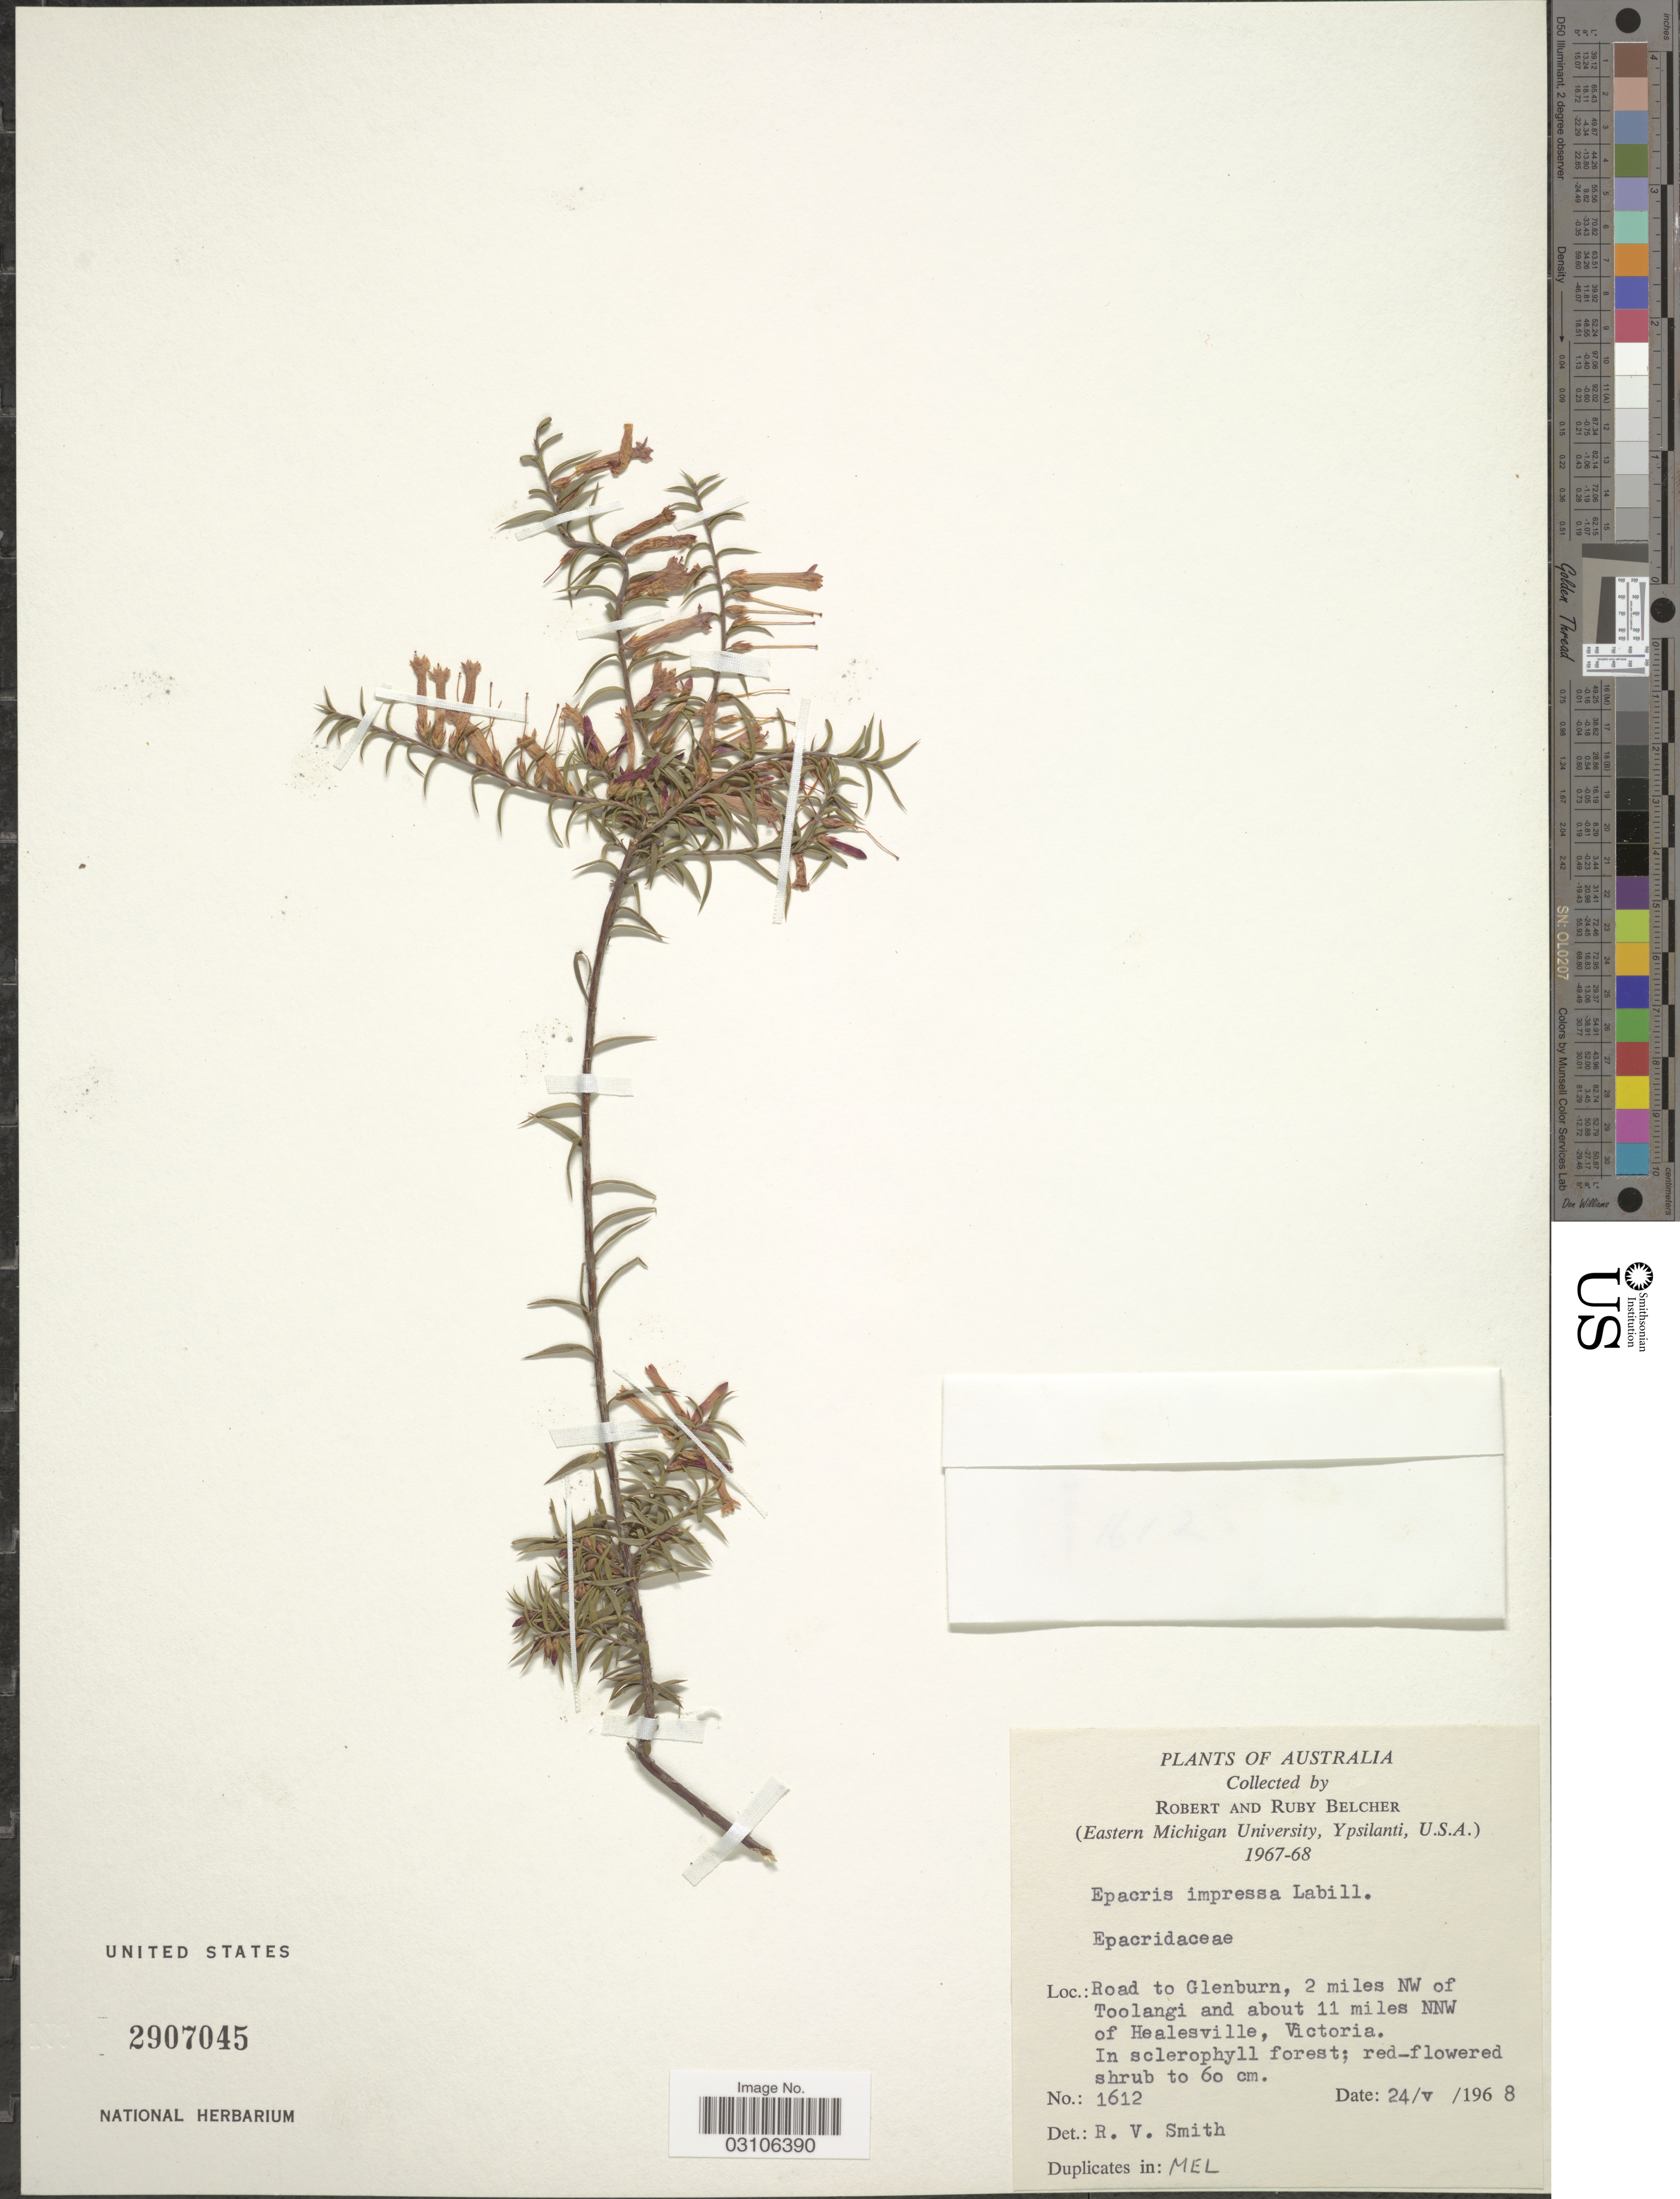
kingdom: Plantae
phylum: Tracheophyta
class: Magnoliopsida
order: Ericales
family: Ericaceae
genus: Epacris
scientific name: Epacris impressa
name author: Labill.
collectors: R. Belcher & R. Belcher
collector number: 1612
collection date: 1968-05-24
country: Australia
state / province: Victoria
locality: Road to Glenburn, 2 miles NW of Toolangi and about 11 miles NNW of Healesville, Victoria.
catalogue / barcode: US 2907045